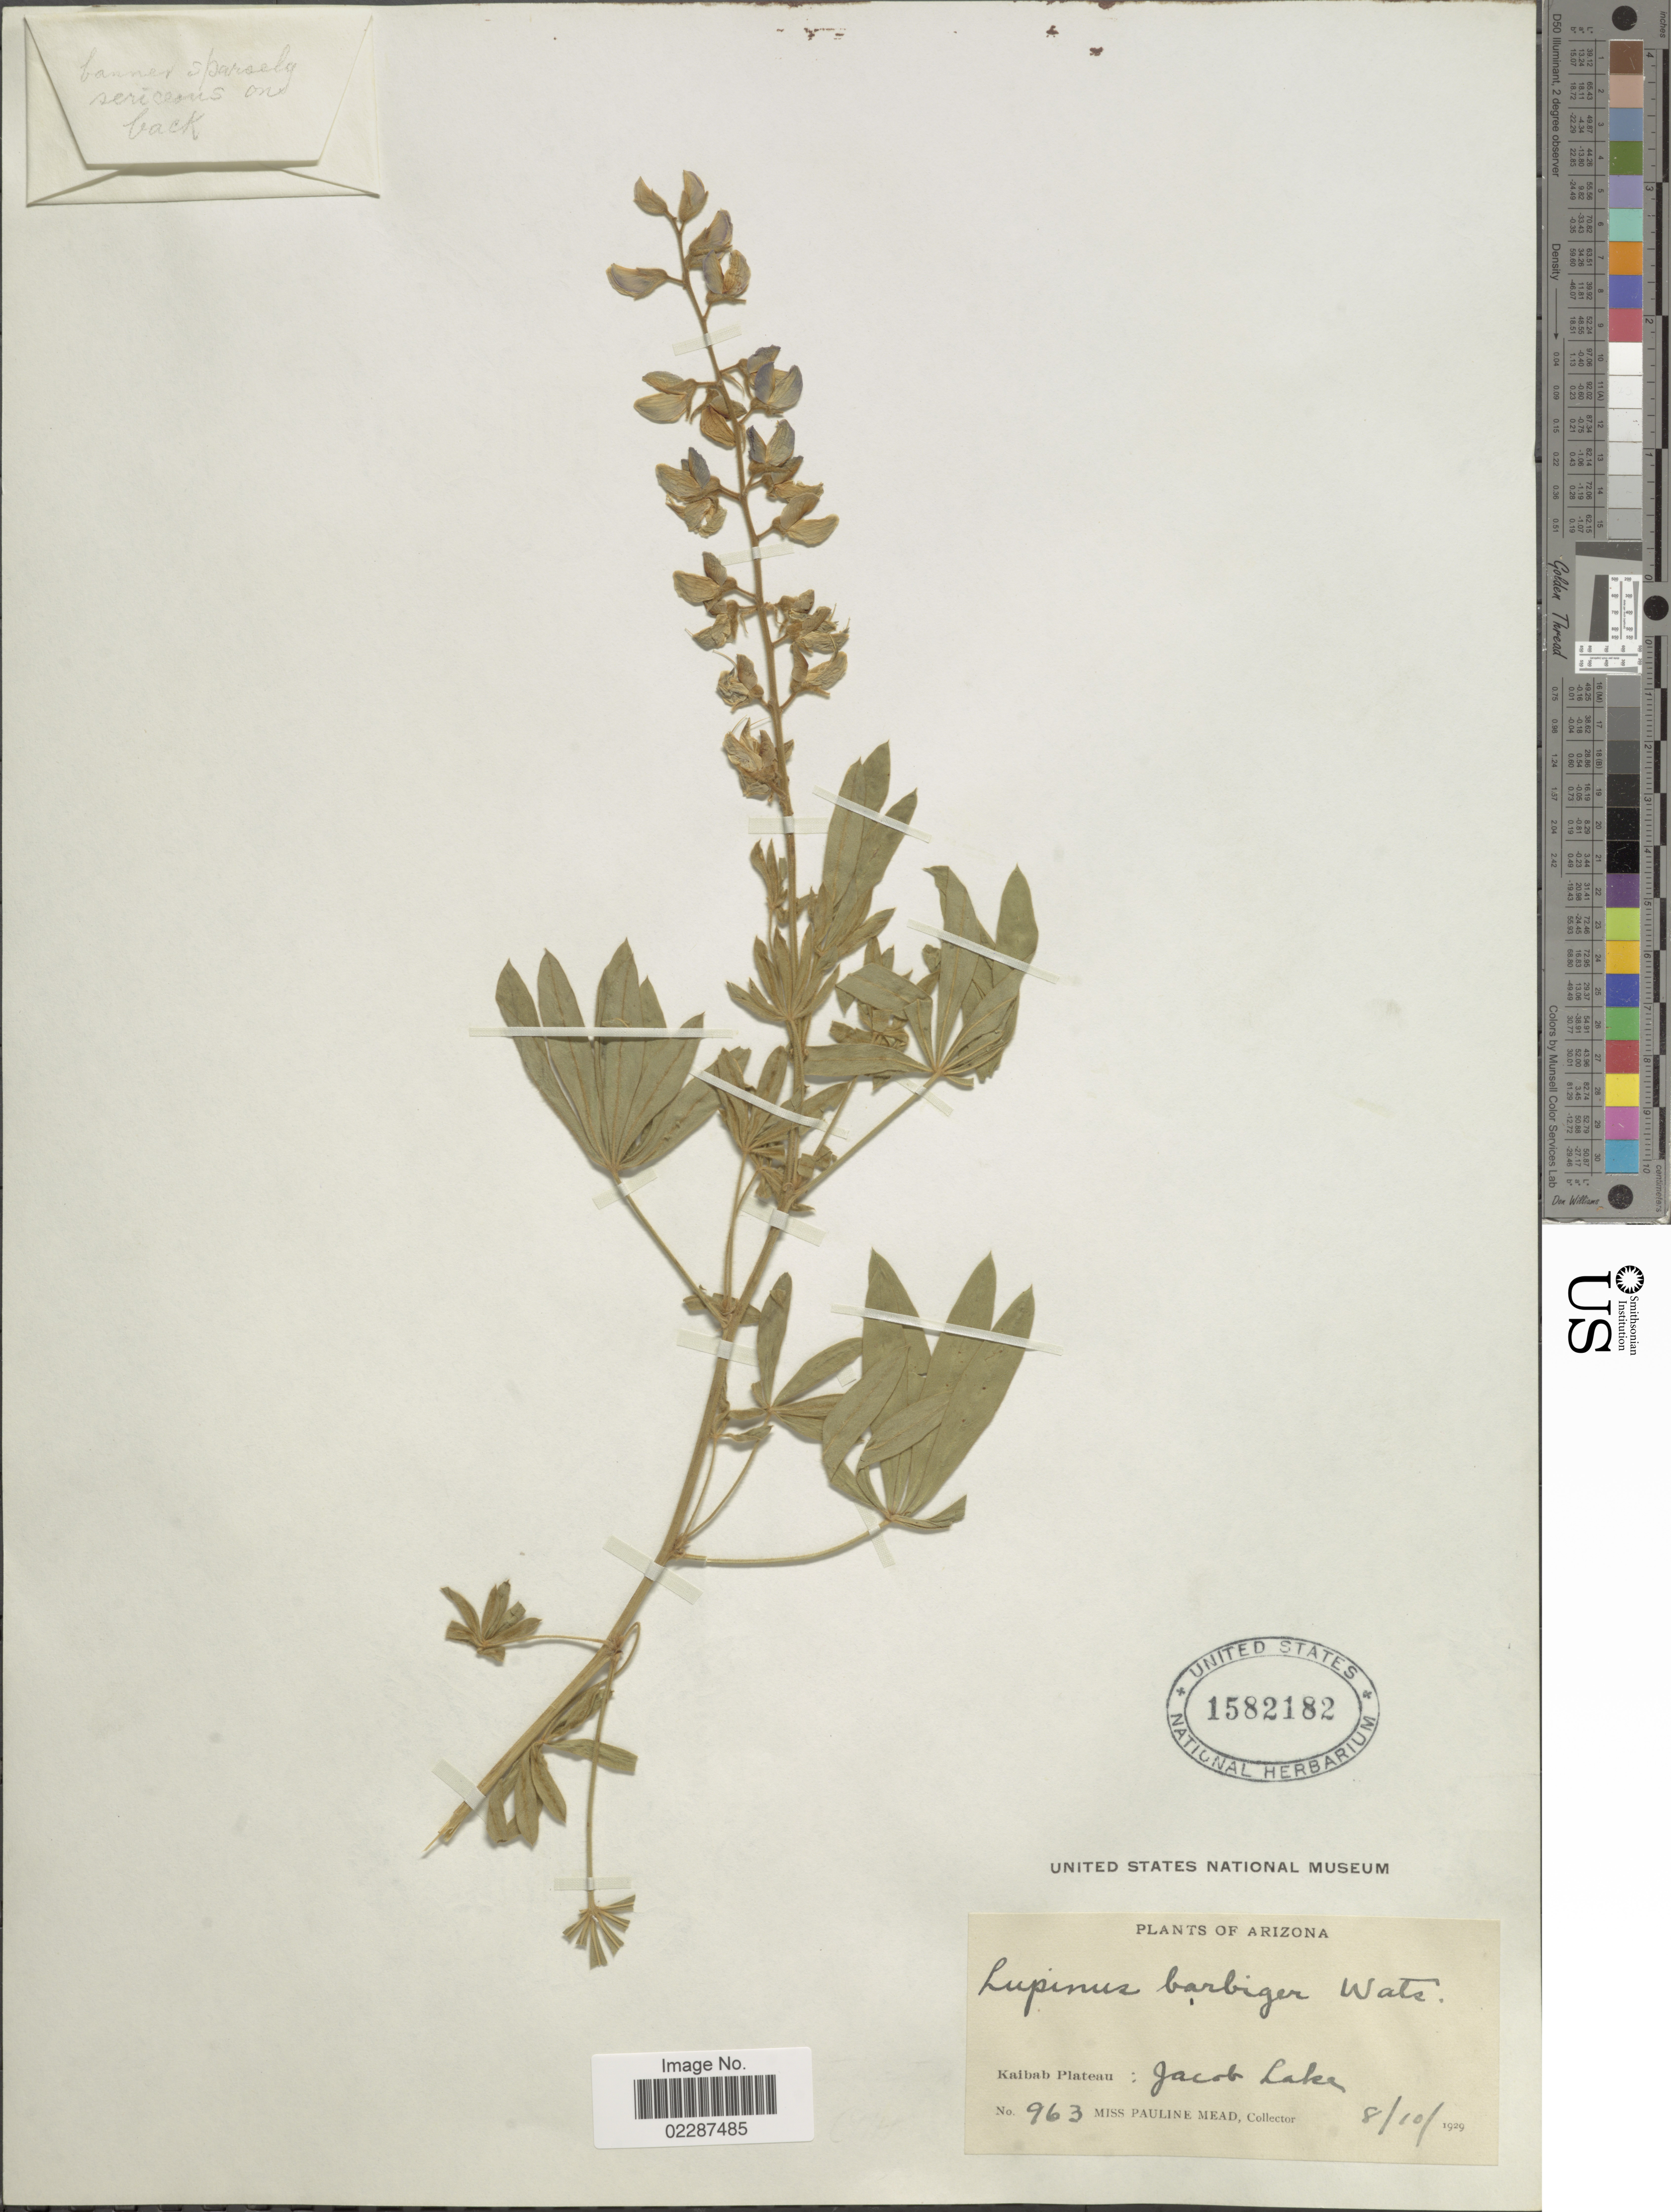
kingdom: Plantae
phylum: Tracheophyta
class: Magnoliopsida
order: Fabales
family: Fabaceae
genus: Lupinus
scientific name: Lupinus sericeus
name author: Pursh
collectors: P. Mead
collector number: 963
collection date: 1929-08-10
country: United States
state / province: Arizona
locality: Kaibab Plateau: Jacob Lake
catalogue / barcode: US 1582182